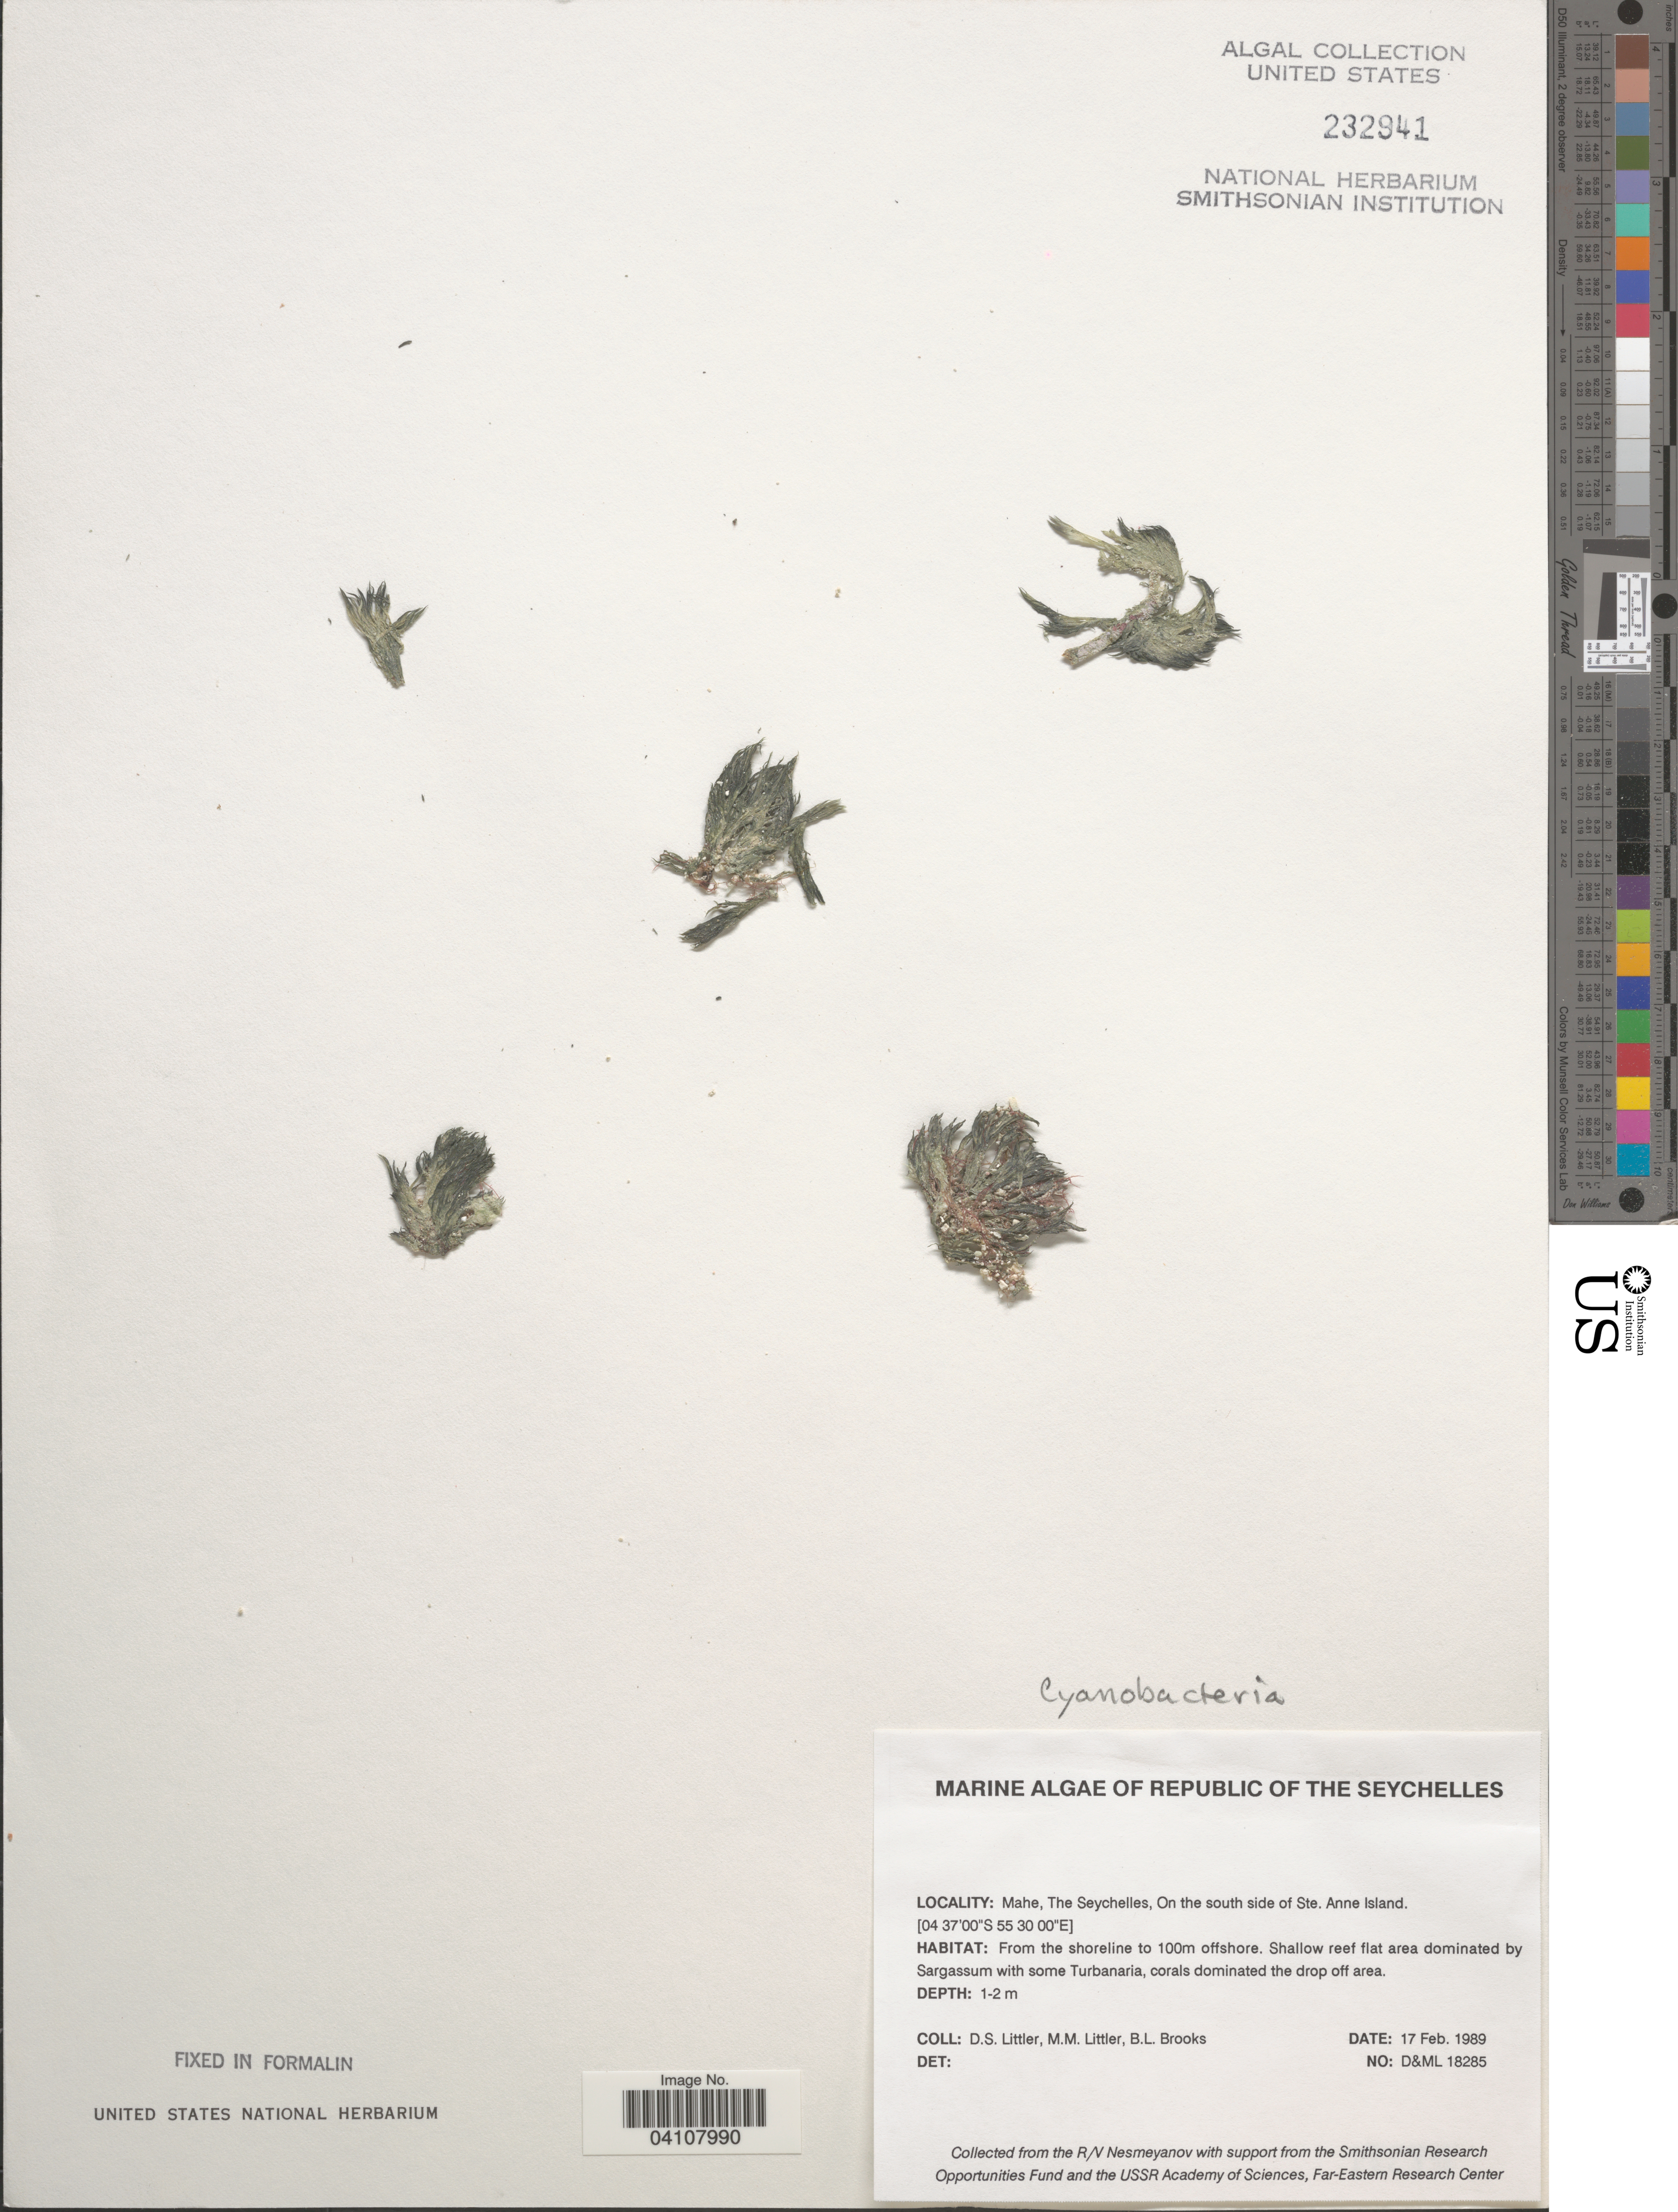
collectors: D. S. Littler & B. Brooks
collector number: D&ML18285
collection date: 1989-02-17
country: Seychelles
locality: Republic of the Seychelles. Mahe, On the south side of Ate. Anne Island. From the shoreline to 100m offshore.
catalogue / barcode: US 232941